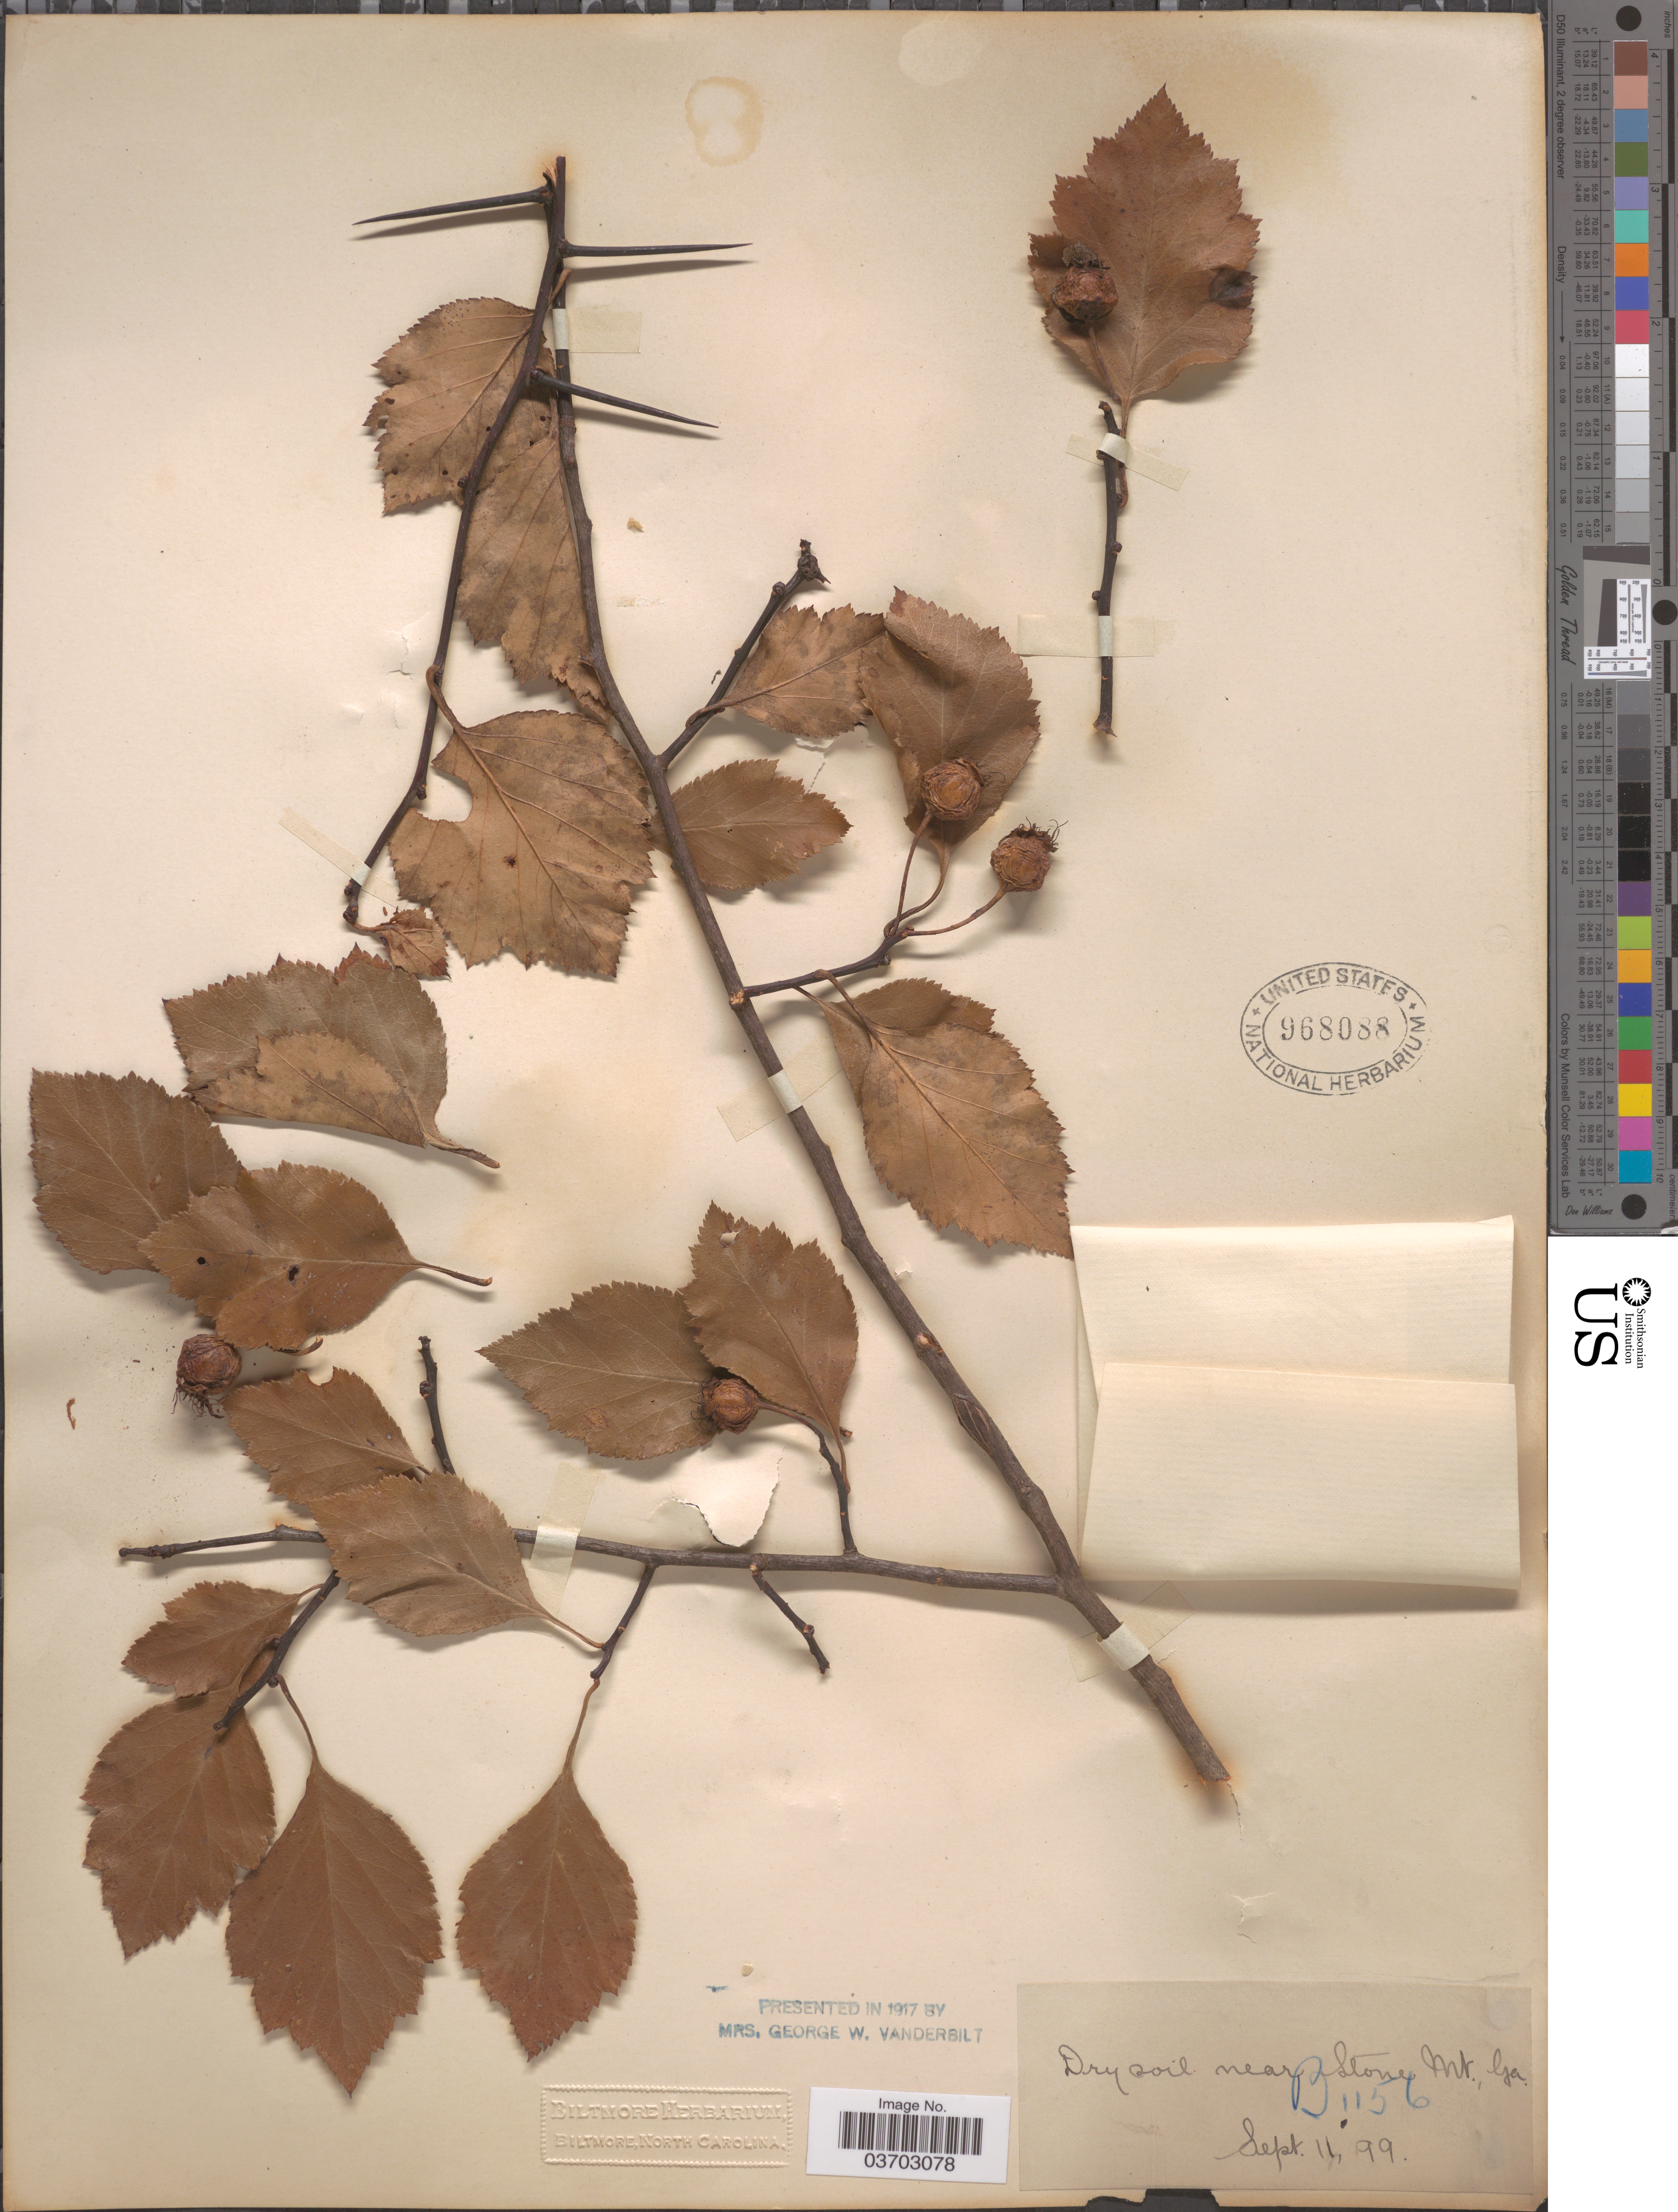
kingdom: Plantae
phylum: Tracheophyta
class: Magnoliopsida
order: Rosales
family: Rosaceae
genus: Crataegus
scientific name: Crataegus sp.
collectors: ex herb. Biltmore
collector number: B1156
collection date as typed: Transcribed d/m/y: 11/9/99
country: United States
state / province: Georgia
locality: Near Stone Mt.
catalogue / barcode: US 968088